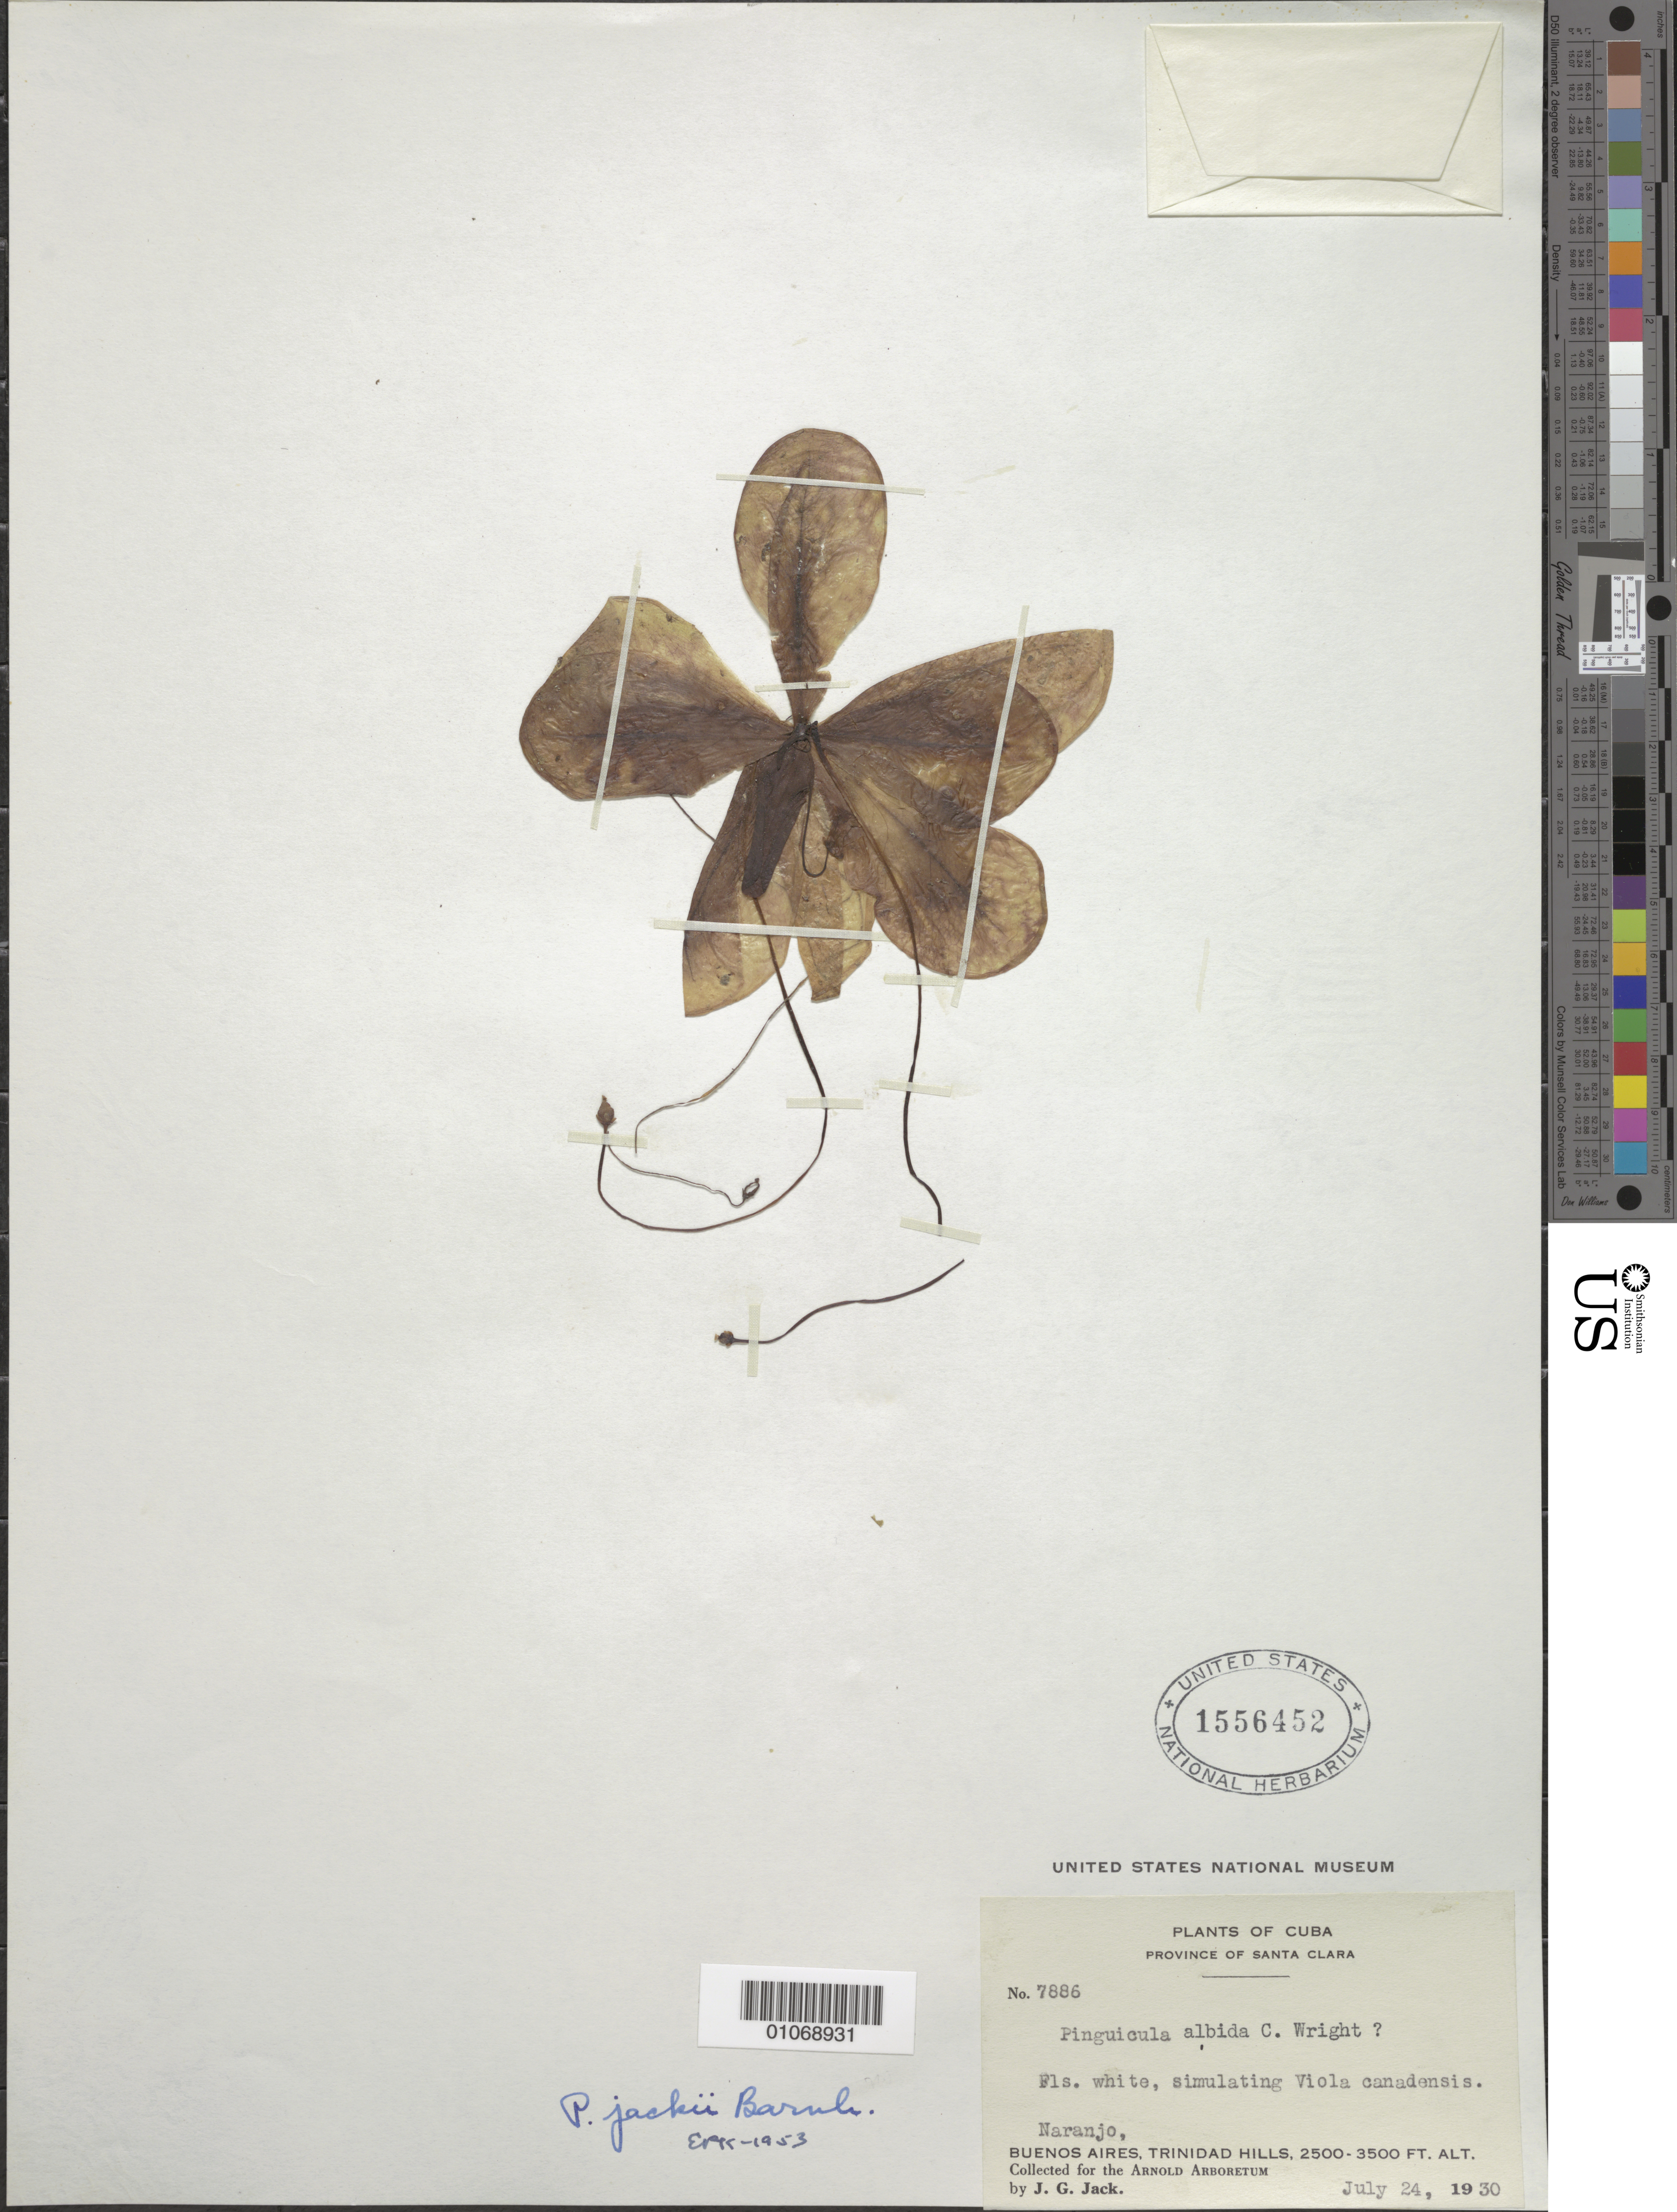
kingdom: Plantae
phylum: Tracheophyta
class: Magnoliopsida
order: Lamiales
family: Lentibulariaceae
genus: Pinguicula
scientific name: Pinguicula jackii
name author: Barnhart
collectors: J. G. Jack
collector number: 7886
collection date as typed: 24 Jul 1930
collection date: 1930-07-24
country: Cuba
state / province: Villa Clara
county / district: Santa Clara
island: Cuba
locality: Naranjo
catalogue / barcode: US 1556452